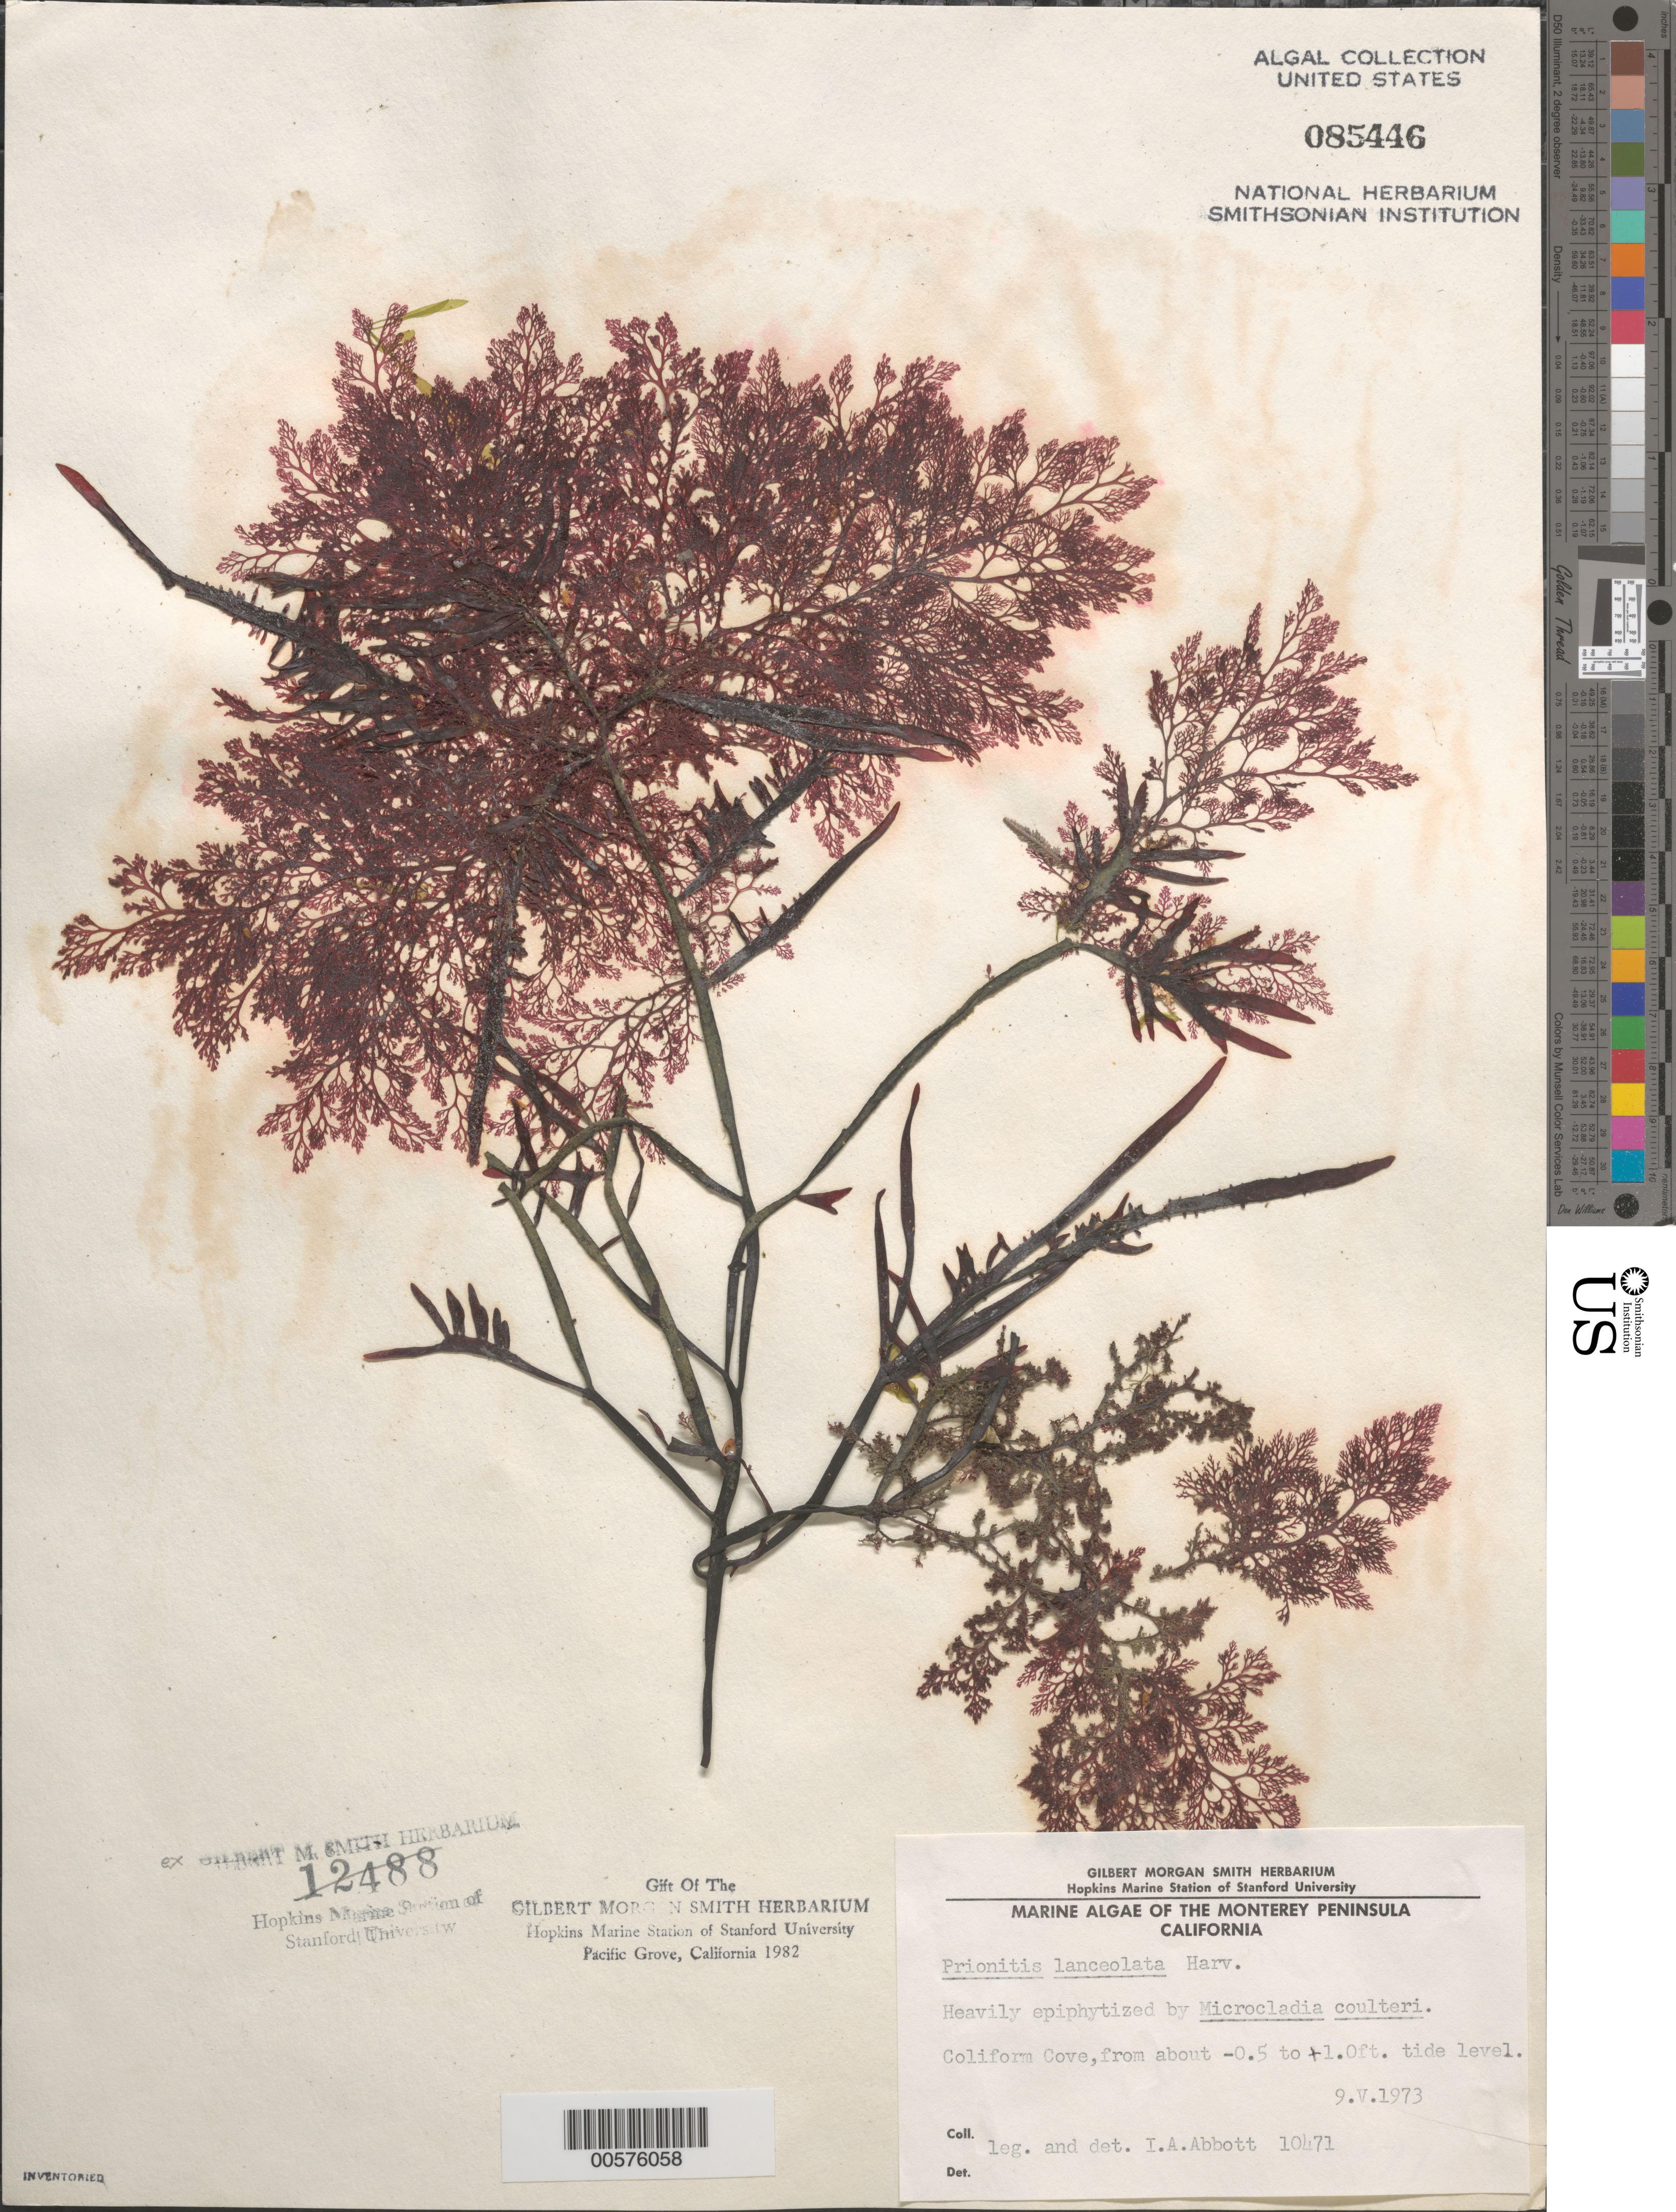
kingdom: Plantae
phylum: Rhodophyta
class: Florideophyceae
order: Cryptonemiales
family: Cryptonemiaceae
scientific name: Prionitis lanceolata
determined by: Abbott, Isabella A.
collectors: I. A. Abbott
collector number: IAA 10471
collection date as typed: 09 May 1973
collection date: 1973-05-09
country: United States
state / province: California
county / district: Monterey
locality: Coliform Cove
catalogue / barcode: US 85446